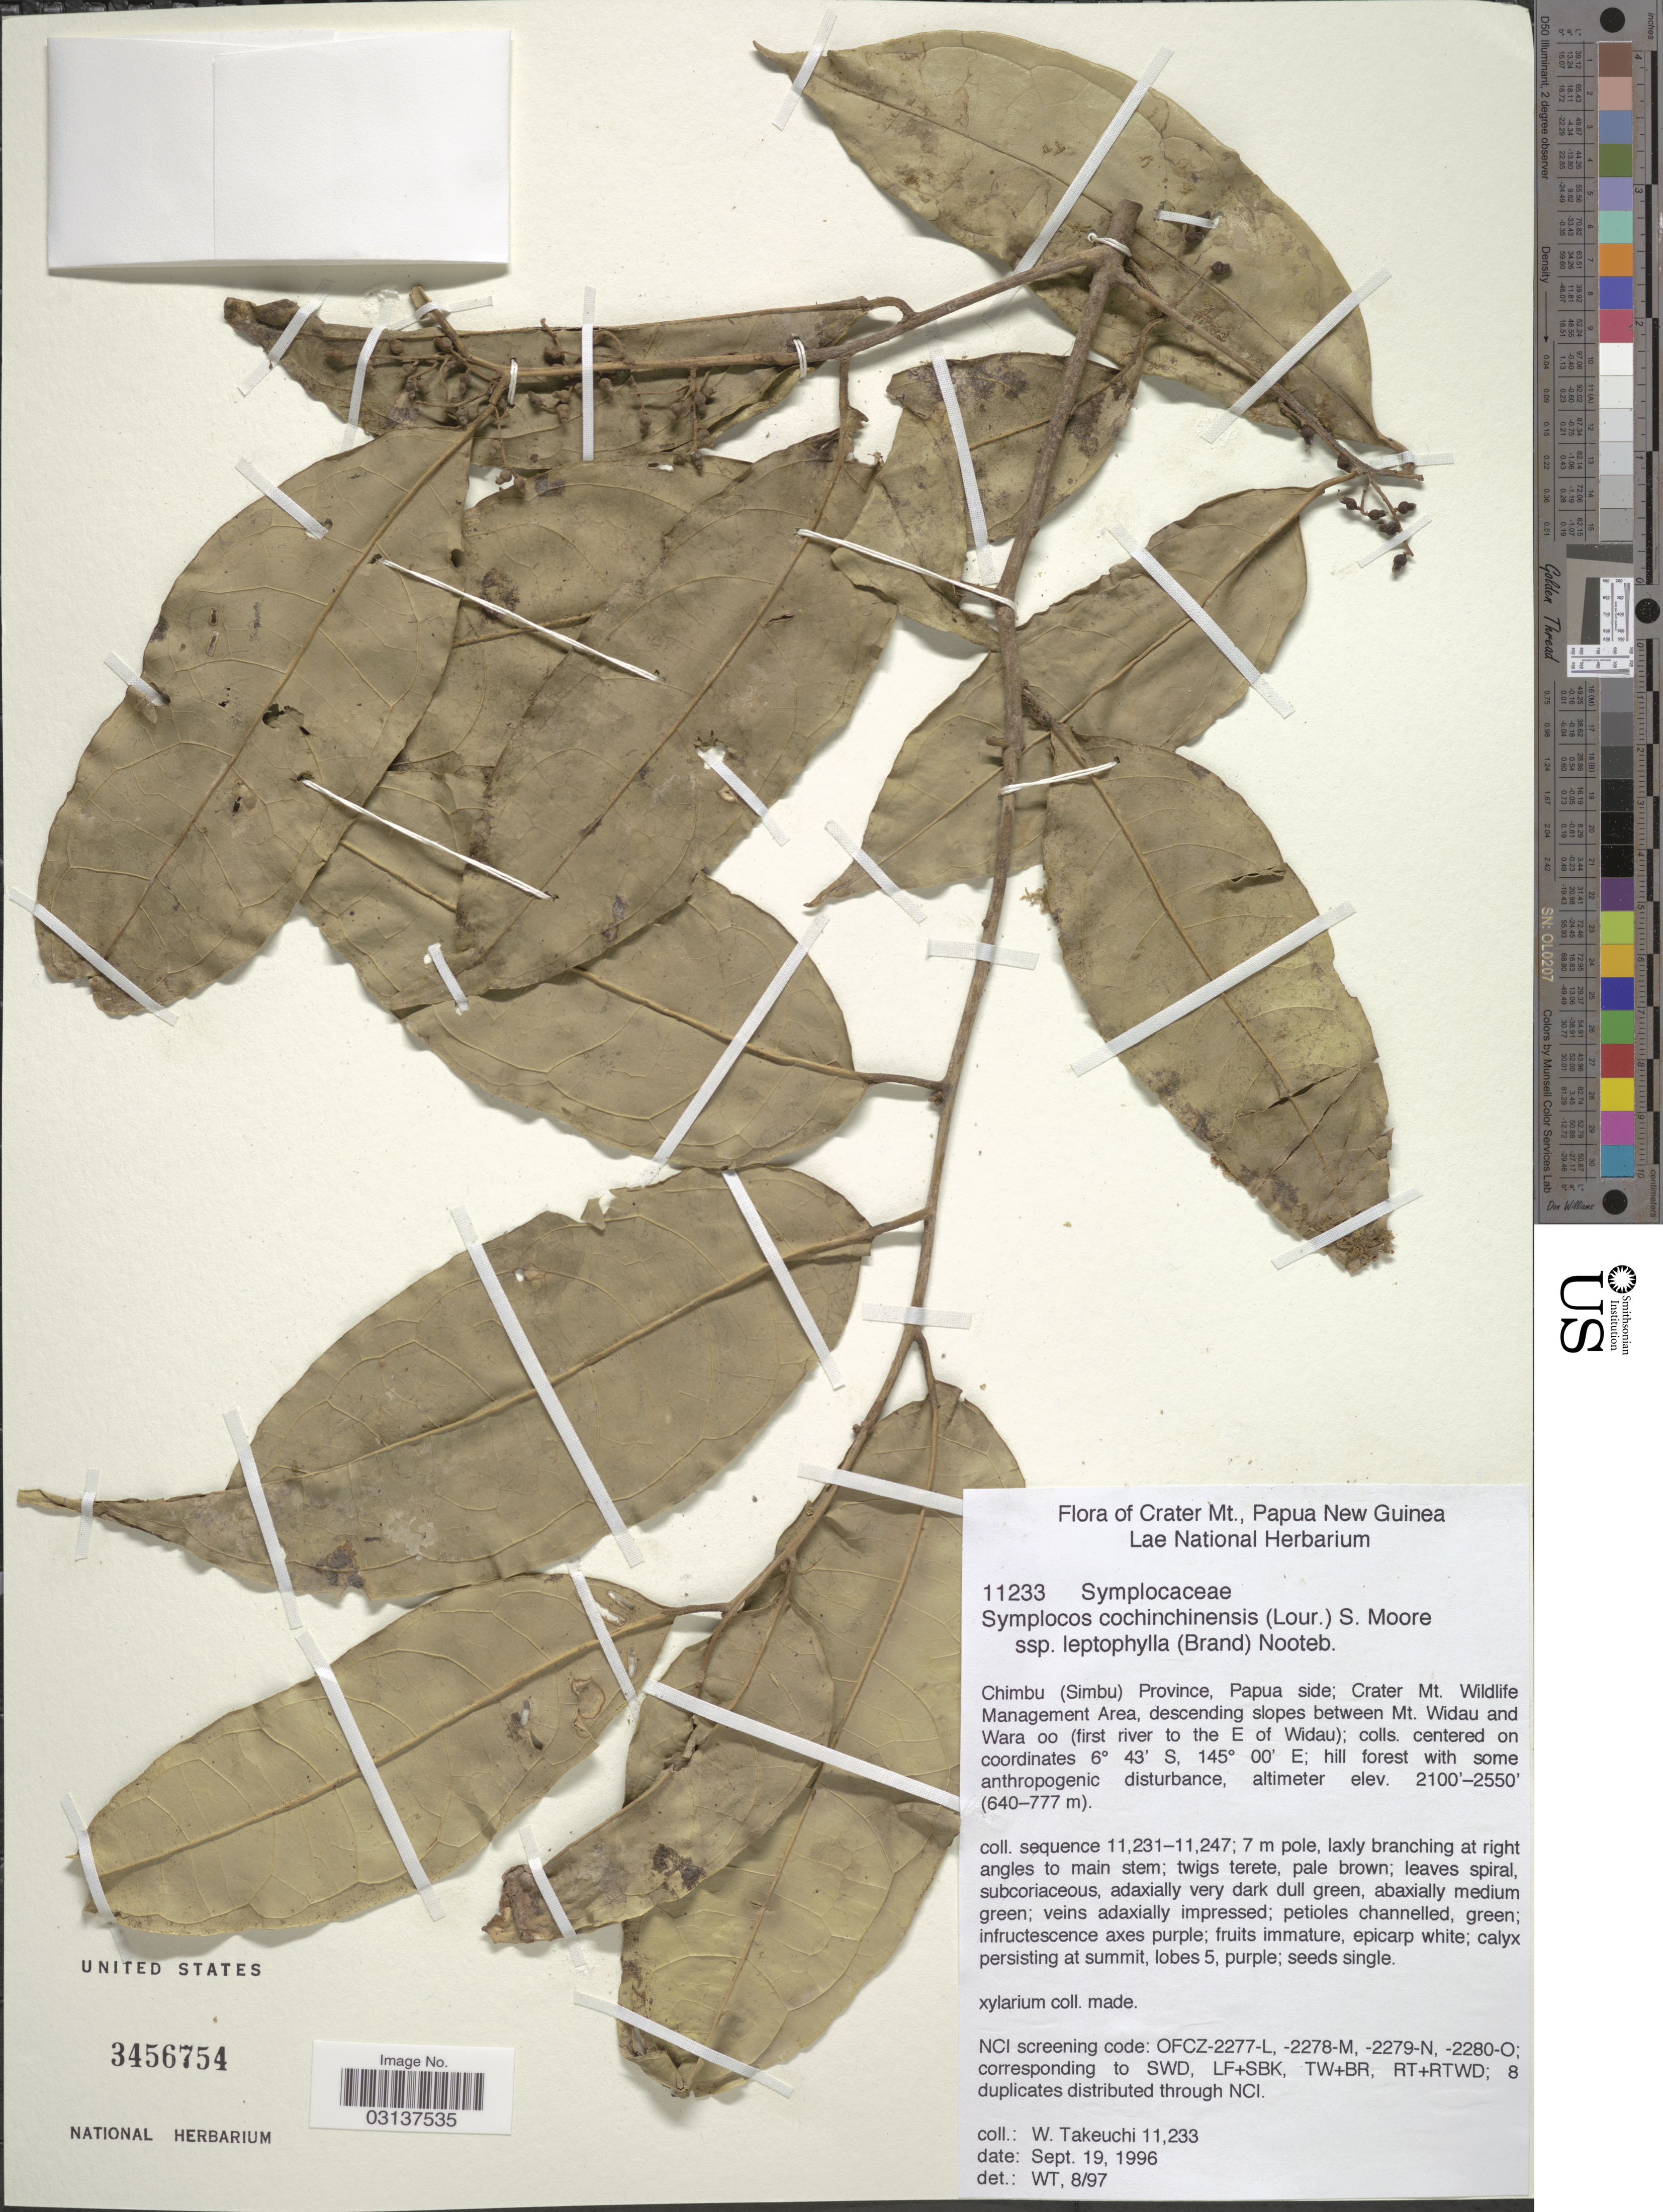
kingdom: Plantae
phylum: Tracheophyta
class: Magnoliopsida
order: Ericales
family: Symplocaceae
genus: Symplocos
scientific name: Symplocos cochinchinensis var. leptophylla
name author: (Brand) Noot.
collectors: W. Takeuchi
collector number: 11233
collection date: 1996-09-19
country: Papua New Guinea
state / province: Chimbu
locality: Crater Mt., Chimbu (Simbu) Province, Papua side; Crater Mt. Wildlife Management Area, descending slopes between Mt. Widau and Wara oo (first river to the E of Widau).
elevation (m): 640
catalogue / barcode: US 3456754